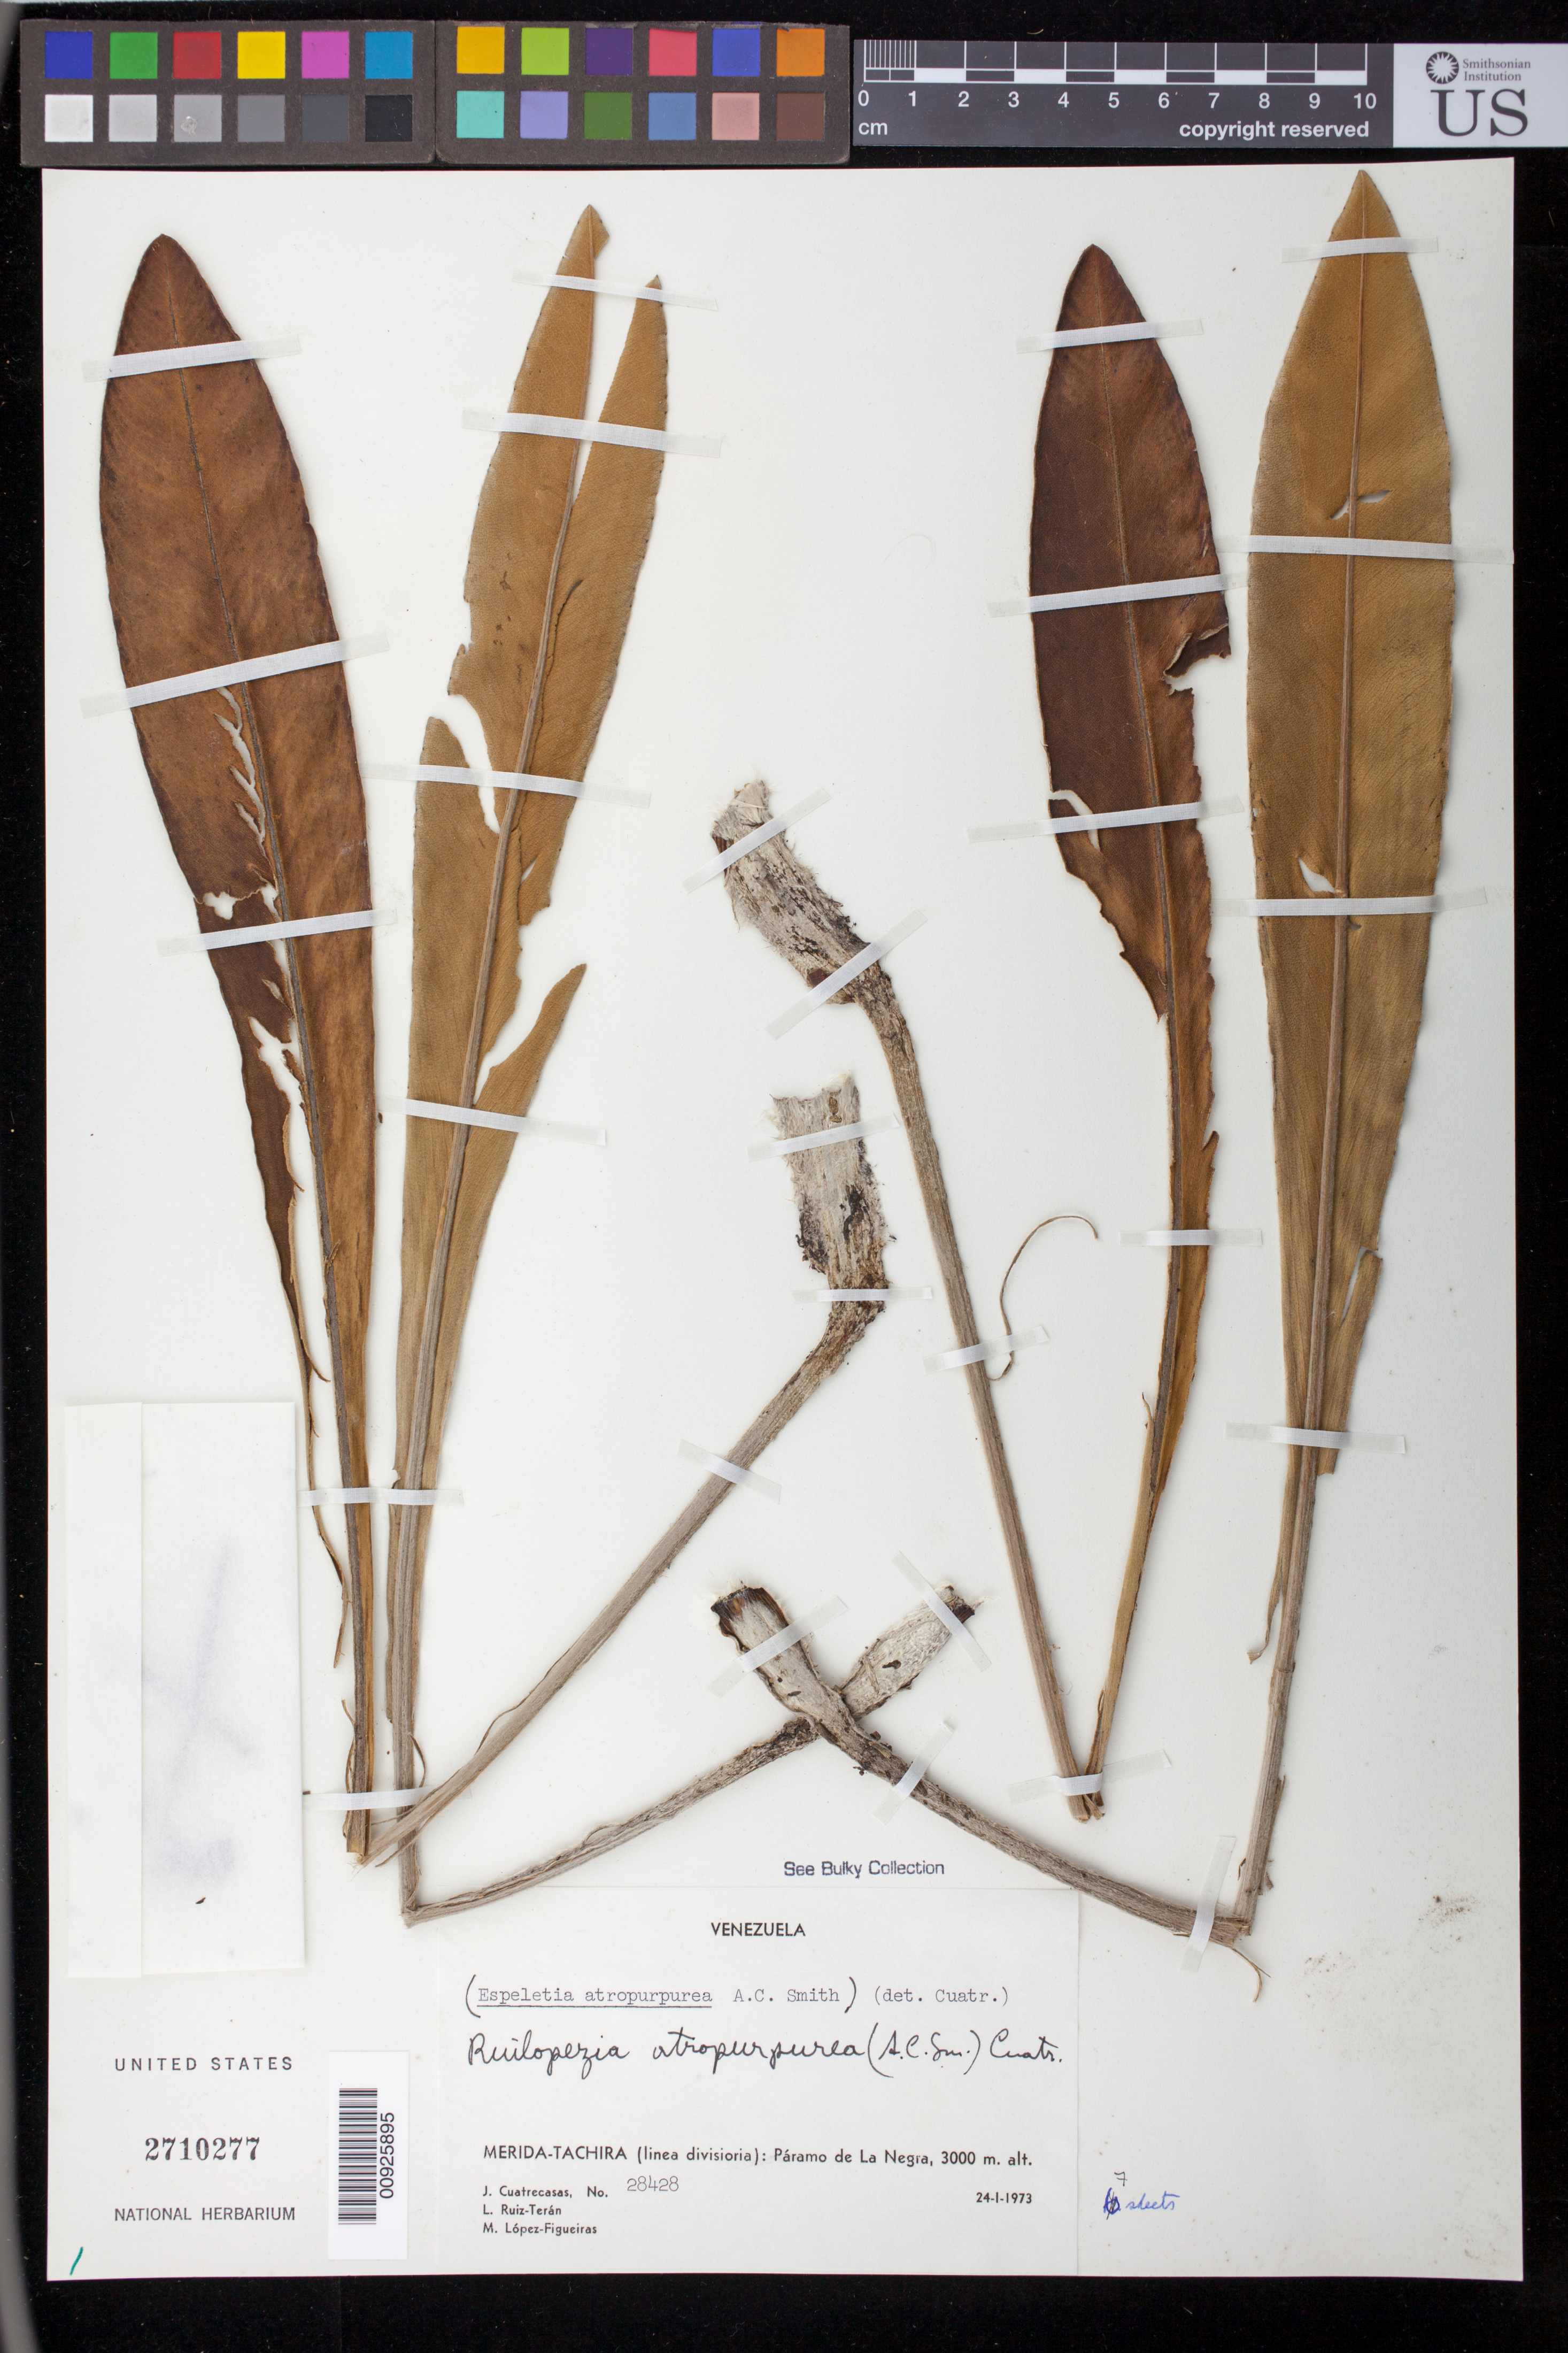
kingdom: Plantae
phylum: Tracheophyta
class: Magnoliopsida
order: Asterales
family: Asteraceae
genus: Ruilopezia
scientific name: Ruilopezia atropurpurea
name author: (A.C. Sm.) Cuatrec.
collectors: J. Cuatrecasas, L. E. Ruíz-Terán & M. López Figueiras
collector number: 28428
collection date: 1973-01-24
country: Venezuela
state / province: Mérida / Tachira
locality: P. de la Negra. Línea divisoria entre Táchira y Mérida.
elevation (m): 3000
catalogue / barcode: US 2710277